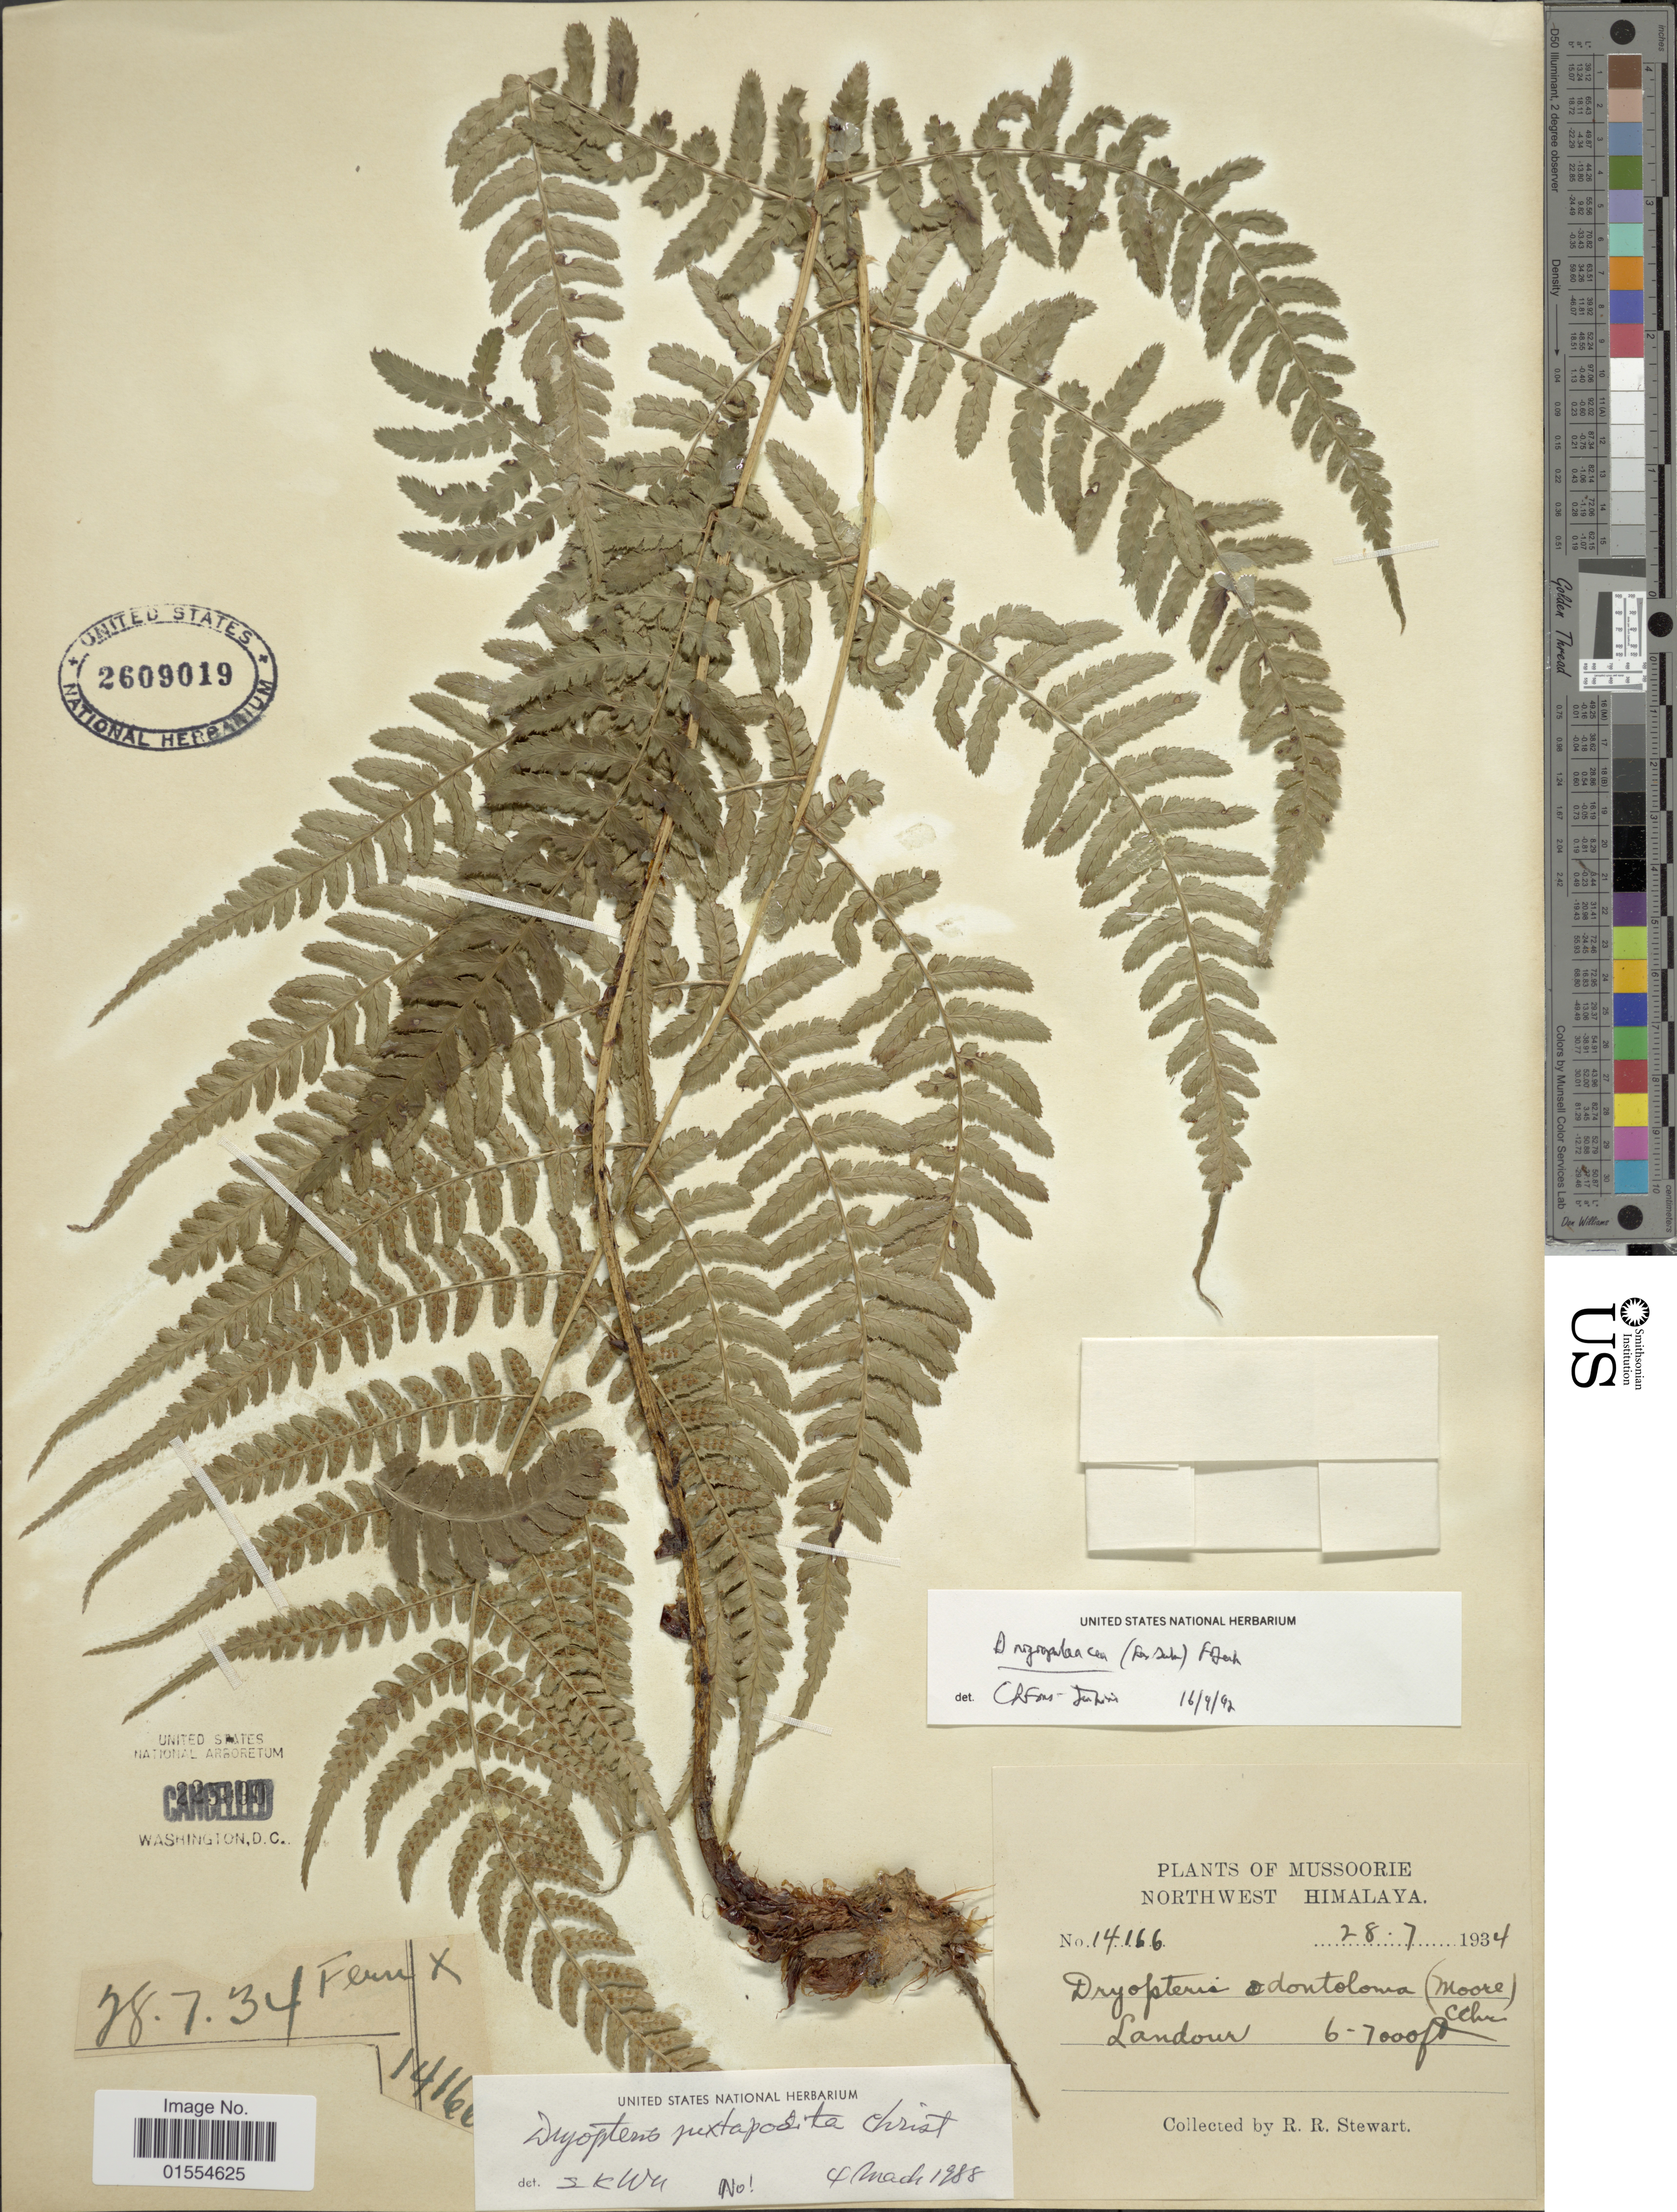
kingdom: Plantae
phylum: Tracheophyta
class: Polypodiopsida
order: Polypodiales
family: Dryopteridaceae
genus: Dryopteris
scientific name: Dryopteris odontoloma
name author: (Bedd.) C. Chr.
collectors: R. R. Stewart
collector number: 14166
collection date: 1934-07-28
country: India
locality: Mussoorie, NorthWest Himalaya, Landour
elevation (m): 1829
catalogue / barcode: US 2609019